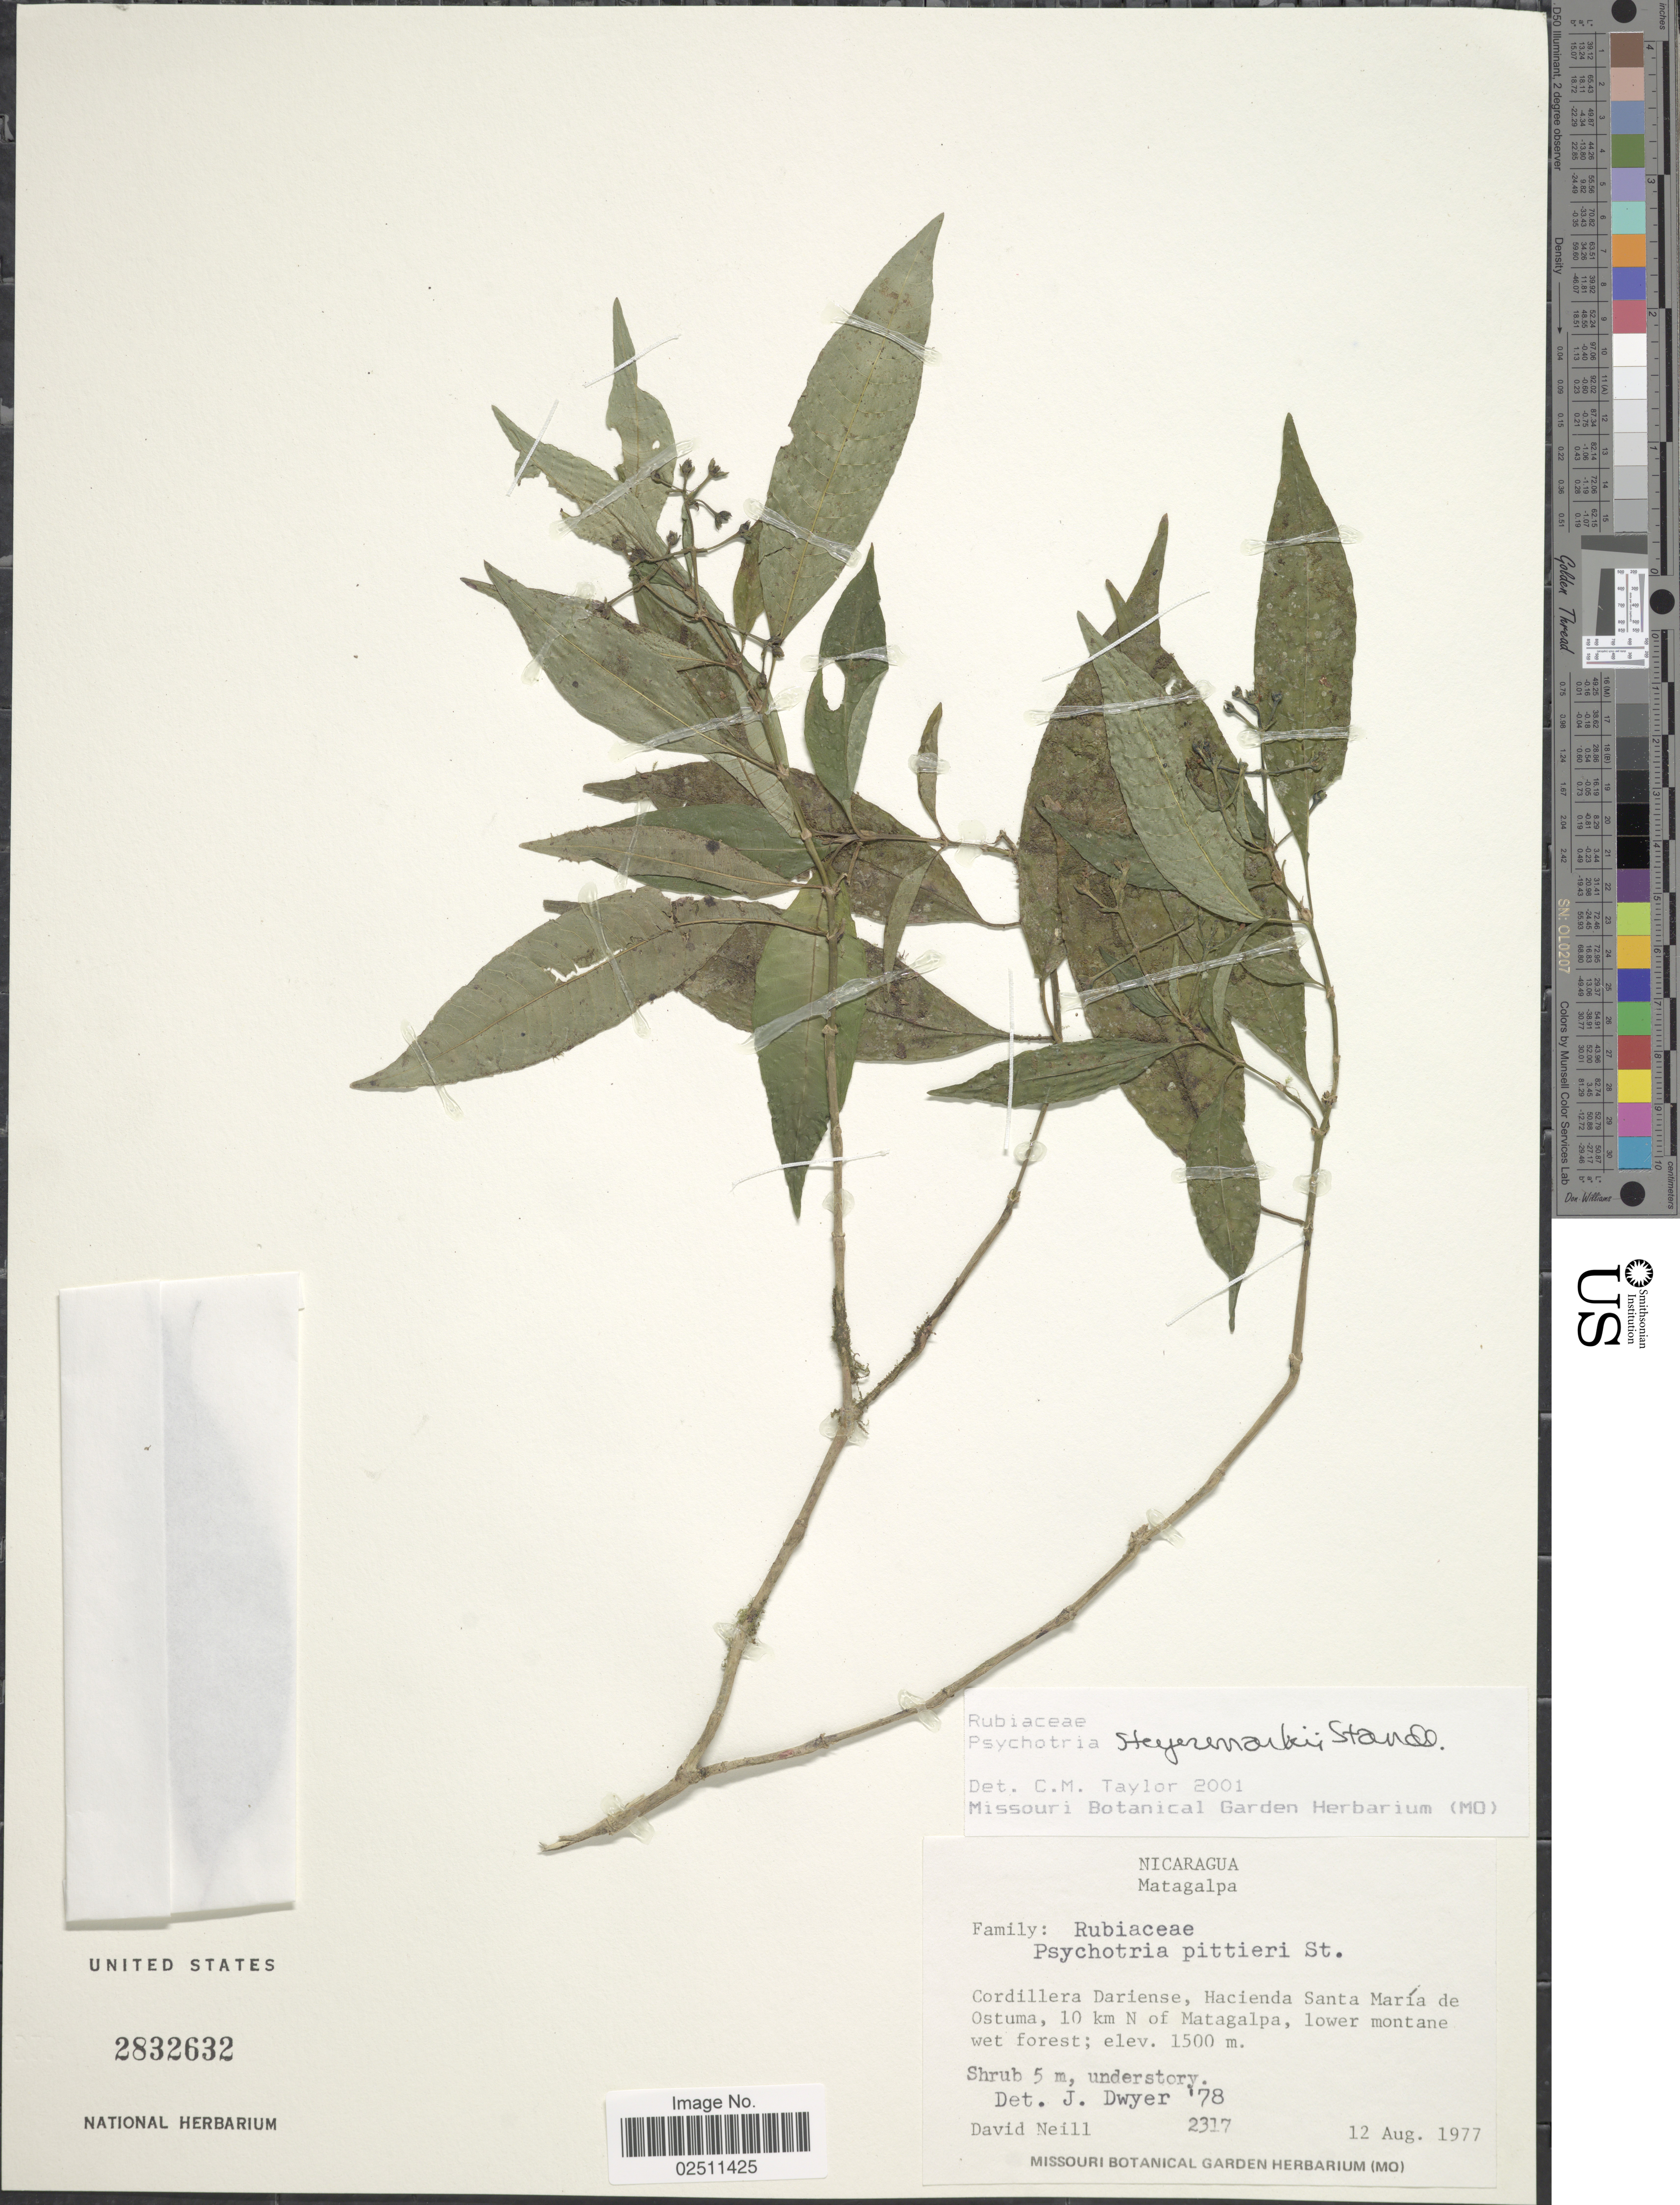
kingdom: Plantae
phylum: Tracheophyta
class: Magnoliopsida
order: Gentianales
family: Rubiaceae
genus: Psychotria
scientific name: Psychotria steyermarkii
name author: Standl.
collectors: D. A. Neill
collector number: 2317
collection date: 1977-08-12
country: Nicaragua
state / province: Matagalpa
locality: Cordillera Dariense, Hacienda Santa Maria de Ostuma, 10 km N of Matagalpa, lower montane wet forest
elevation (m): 1500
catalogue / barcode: US 2832632